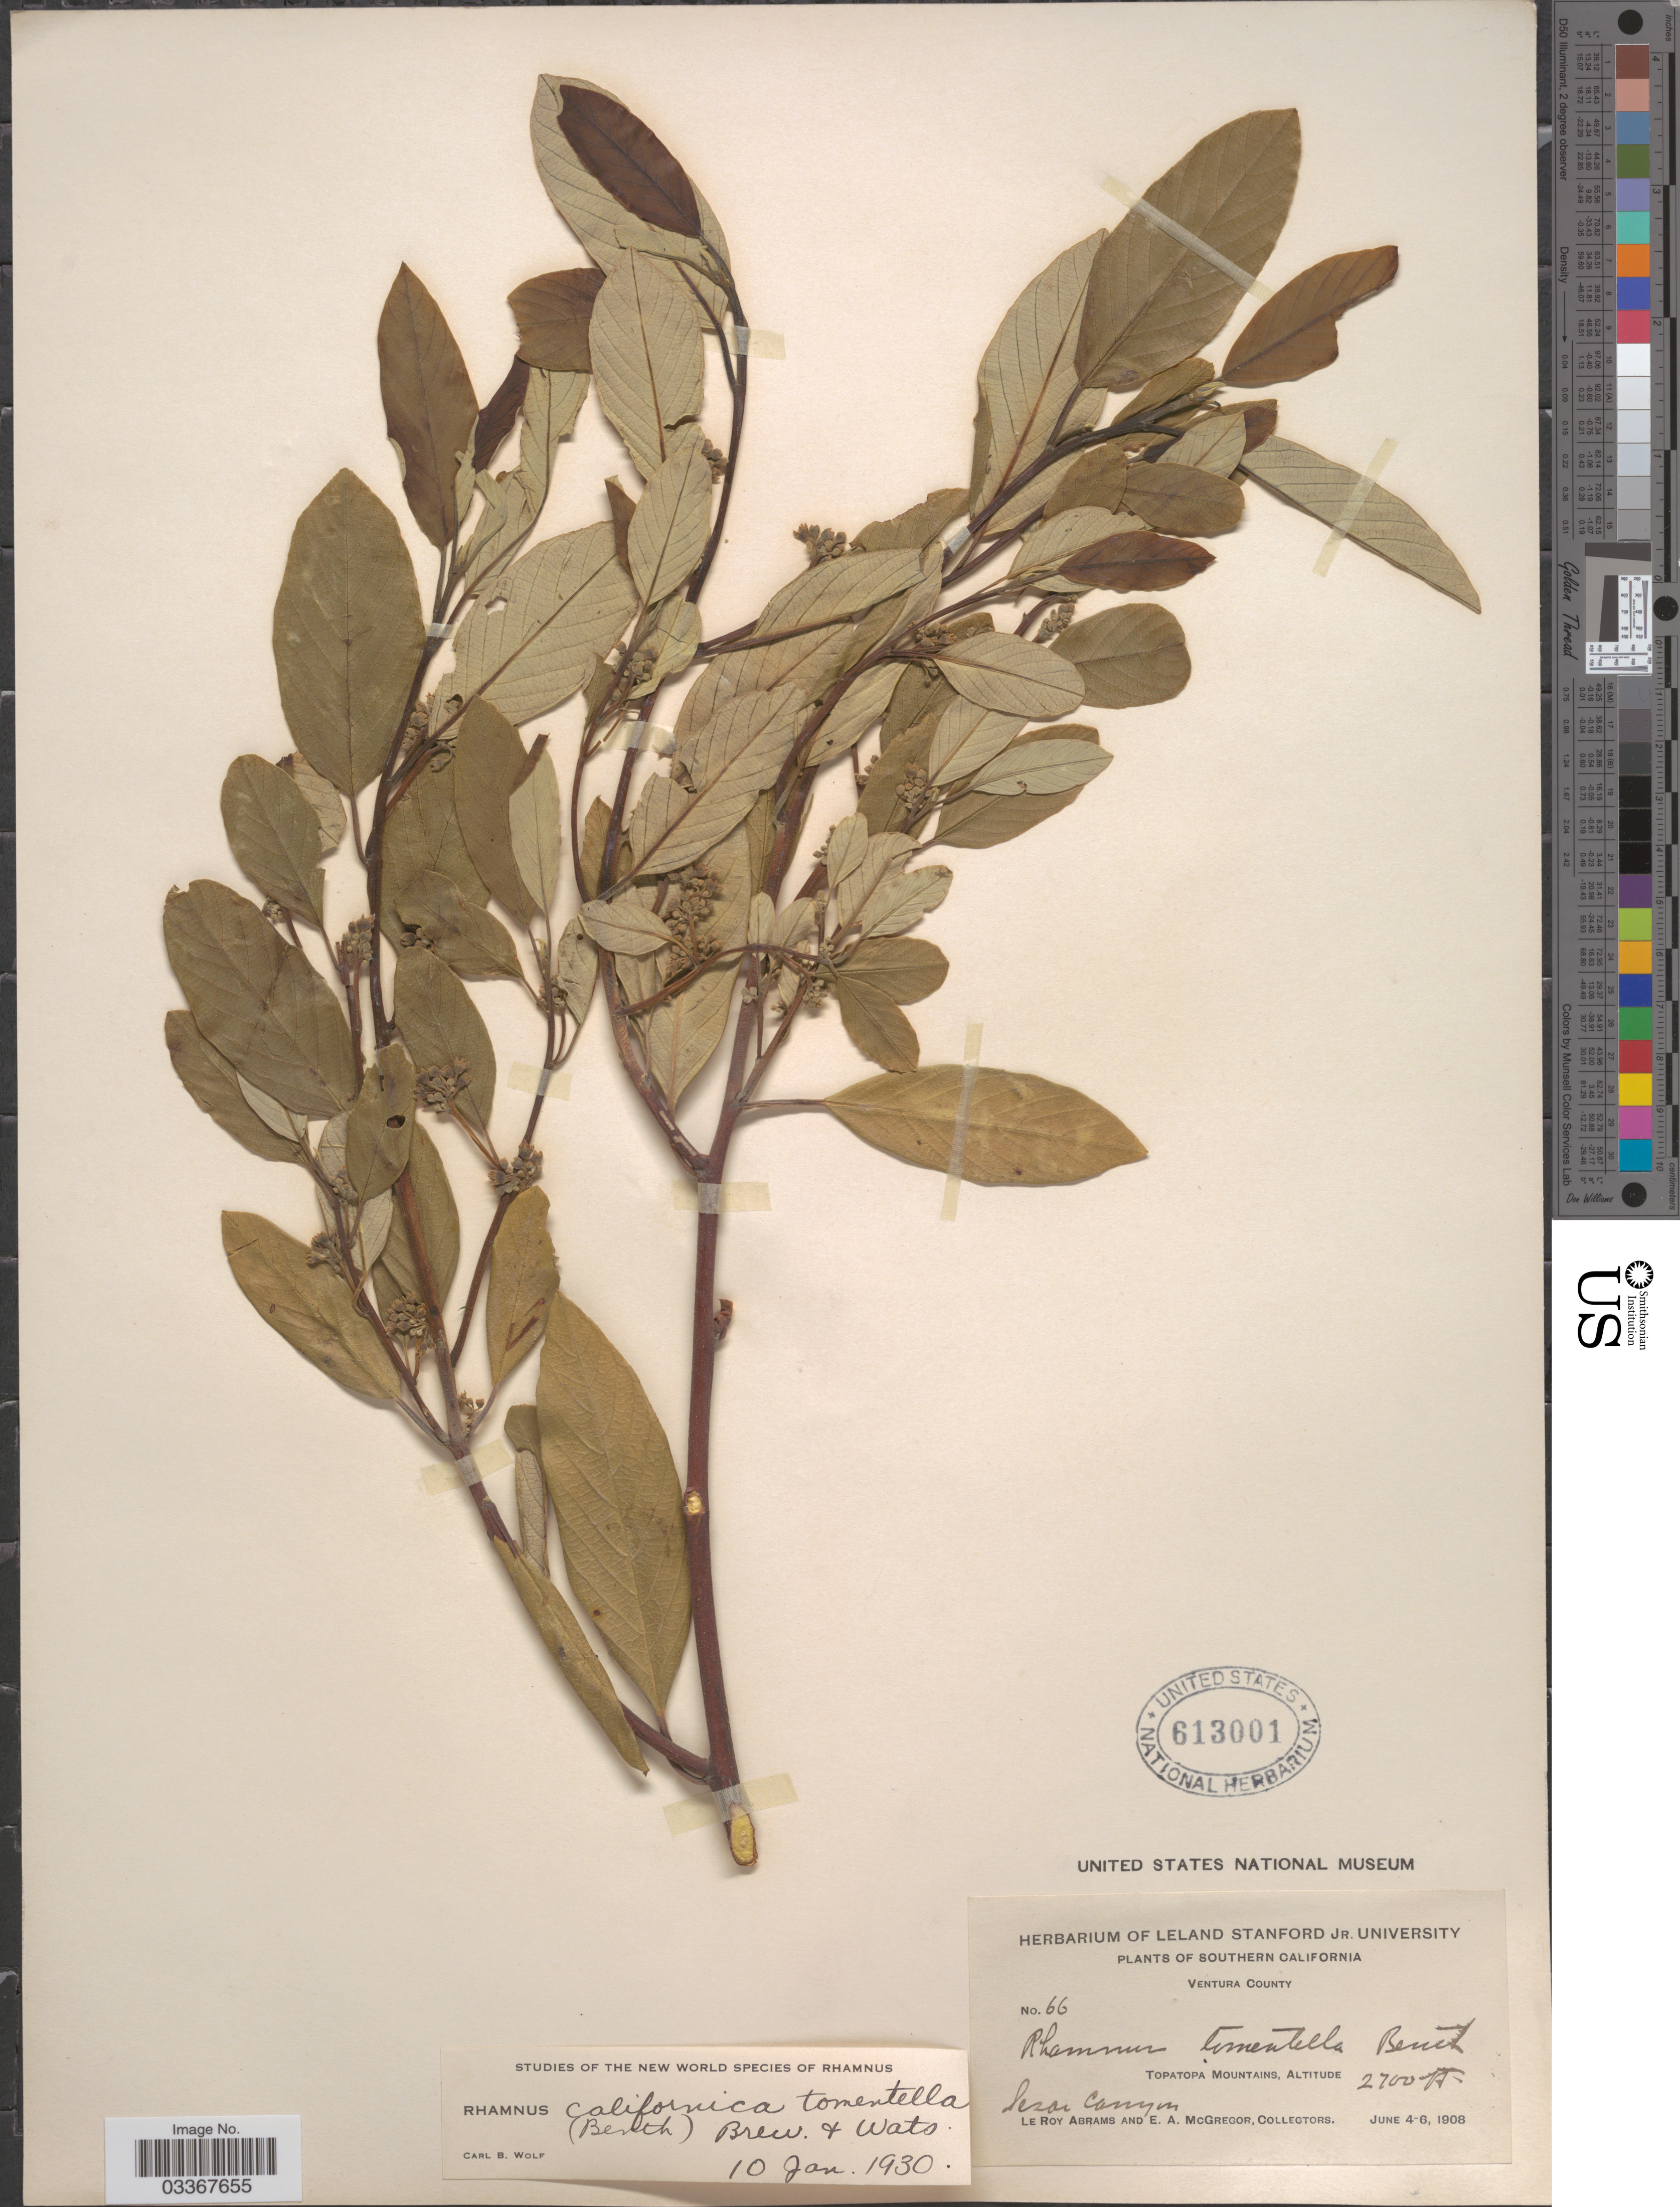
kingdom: Plantae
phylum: Tracheophyta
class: Magnoliopsida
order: Rosales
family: Rhamnaceae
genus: Frangula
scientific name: Frangula californica subsp. tomentella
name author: (Benth.) Kartesz & Gandhi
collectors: L. Abrams & E. A. McGregor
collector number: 66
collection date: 1908-06-04/1908-06-06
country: United States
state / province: California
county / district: Ventura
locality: Southern California, Ventura County, Topatopa Mountains, Sesar Canyon.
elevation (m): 823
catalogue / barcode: US 613001